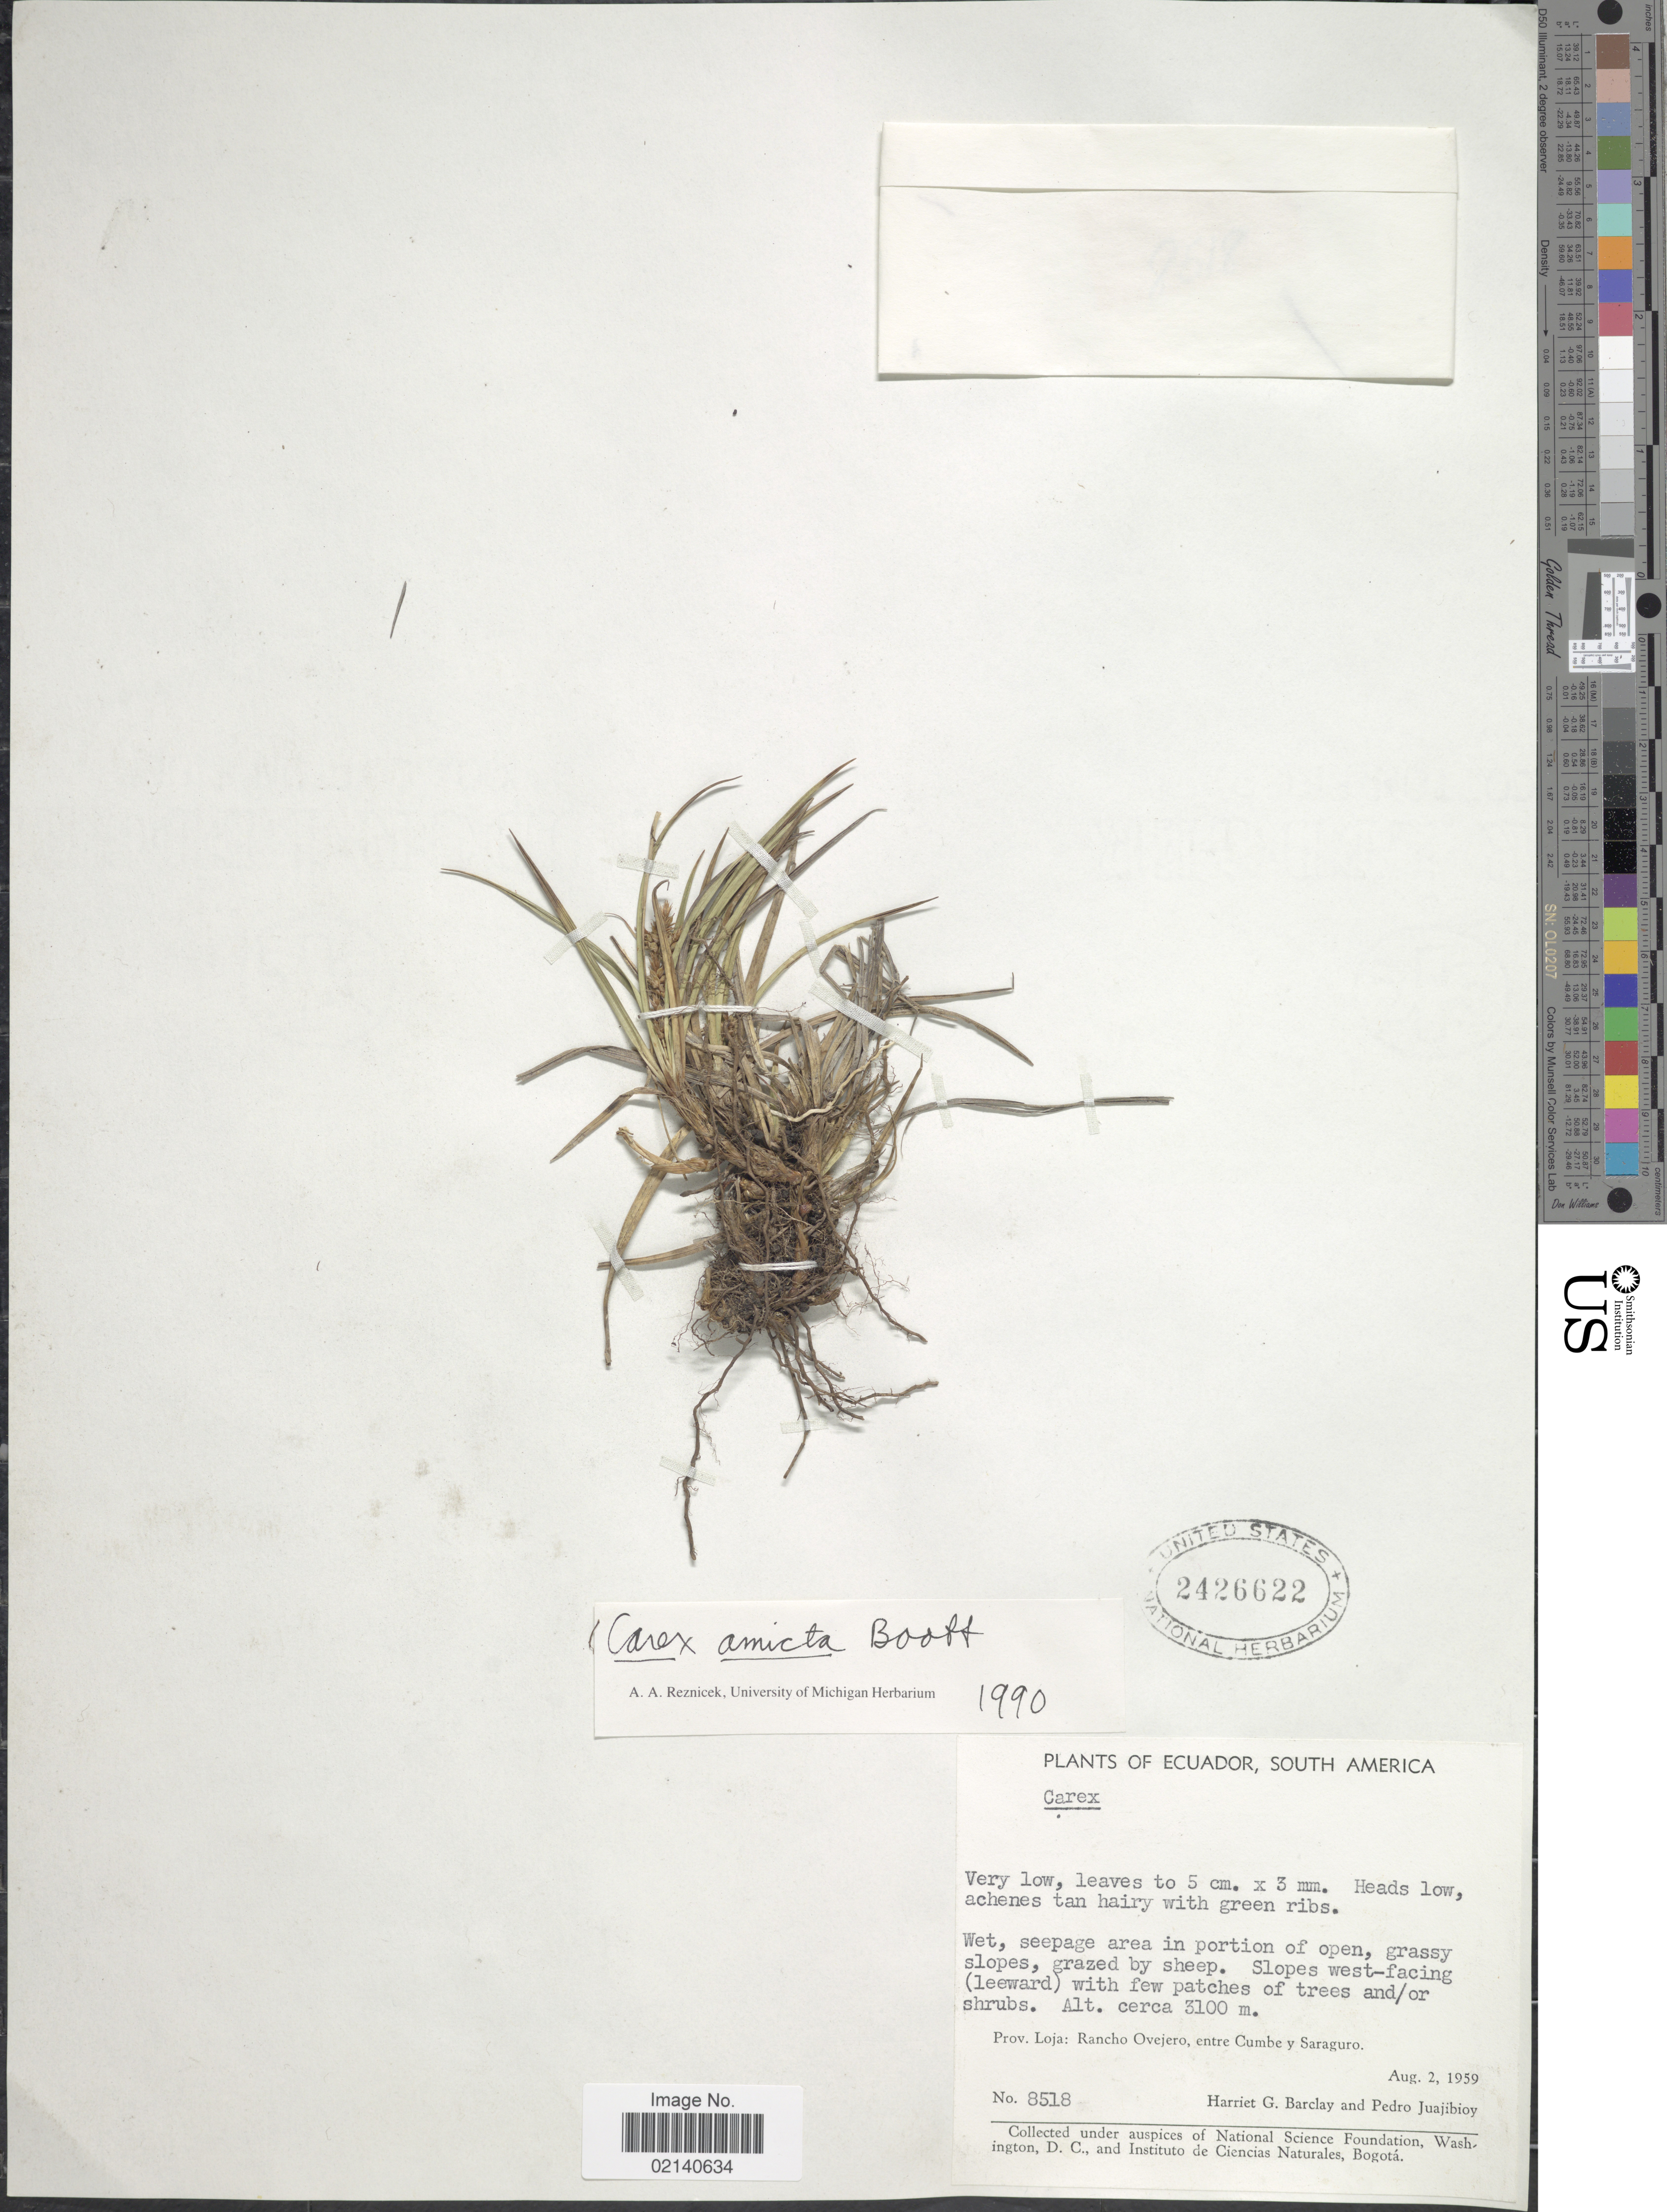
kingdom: Plantae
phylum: Tracheophyta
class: Liliopsida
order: Poales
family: Cyperaceae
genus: Carex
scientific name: Carex amicta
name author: Boott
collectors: H. G. Barclay & P. Juajibioy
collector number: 8518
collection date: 1959-08-02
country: Ecuador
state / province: Loja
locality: Rancho Ovejero, entre Cumbe y Saraguro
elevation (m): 3100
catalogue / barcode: US 2426622